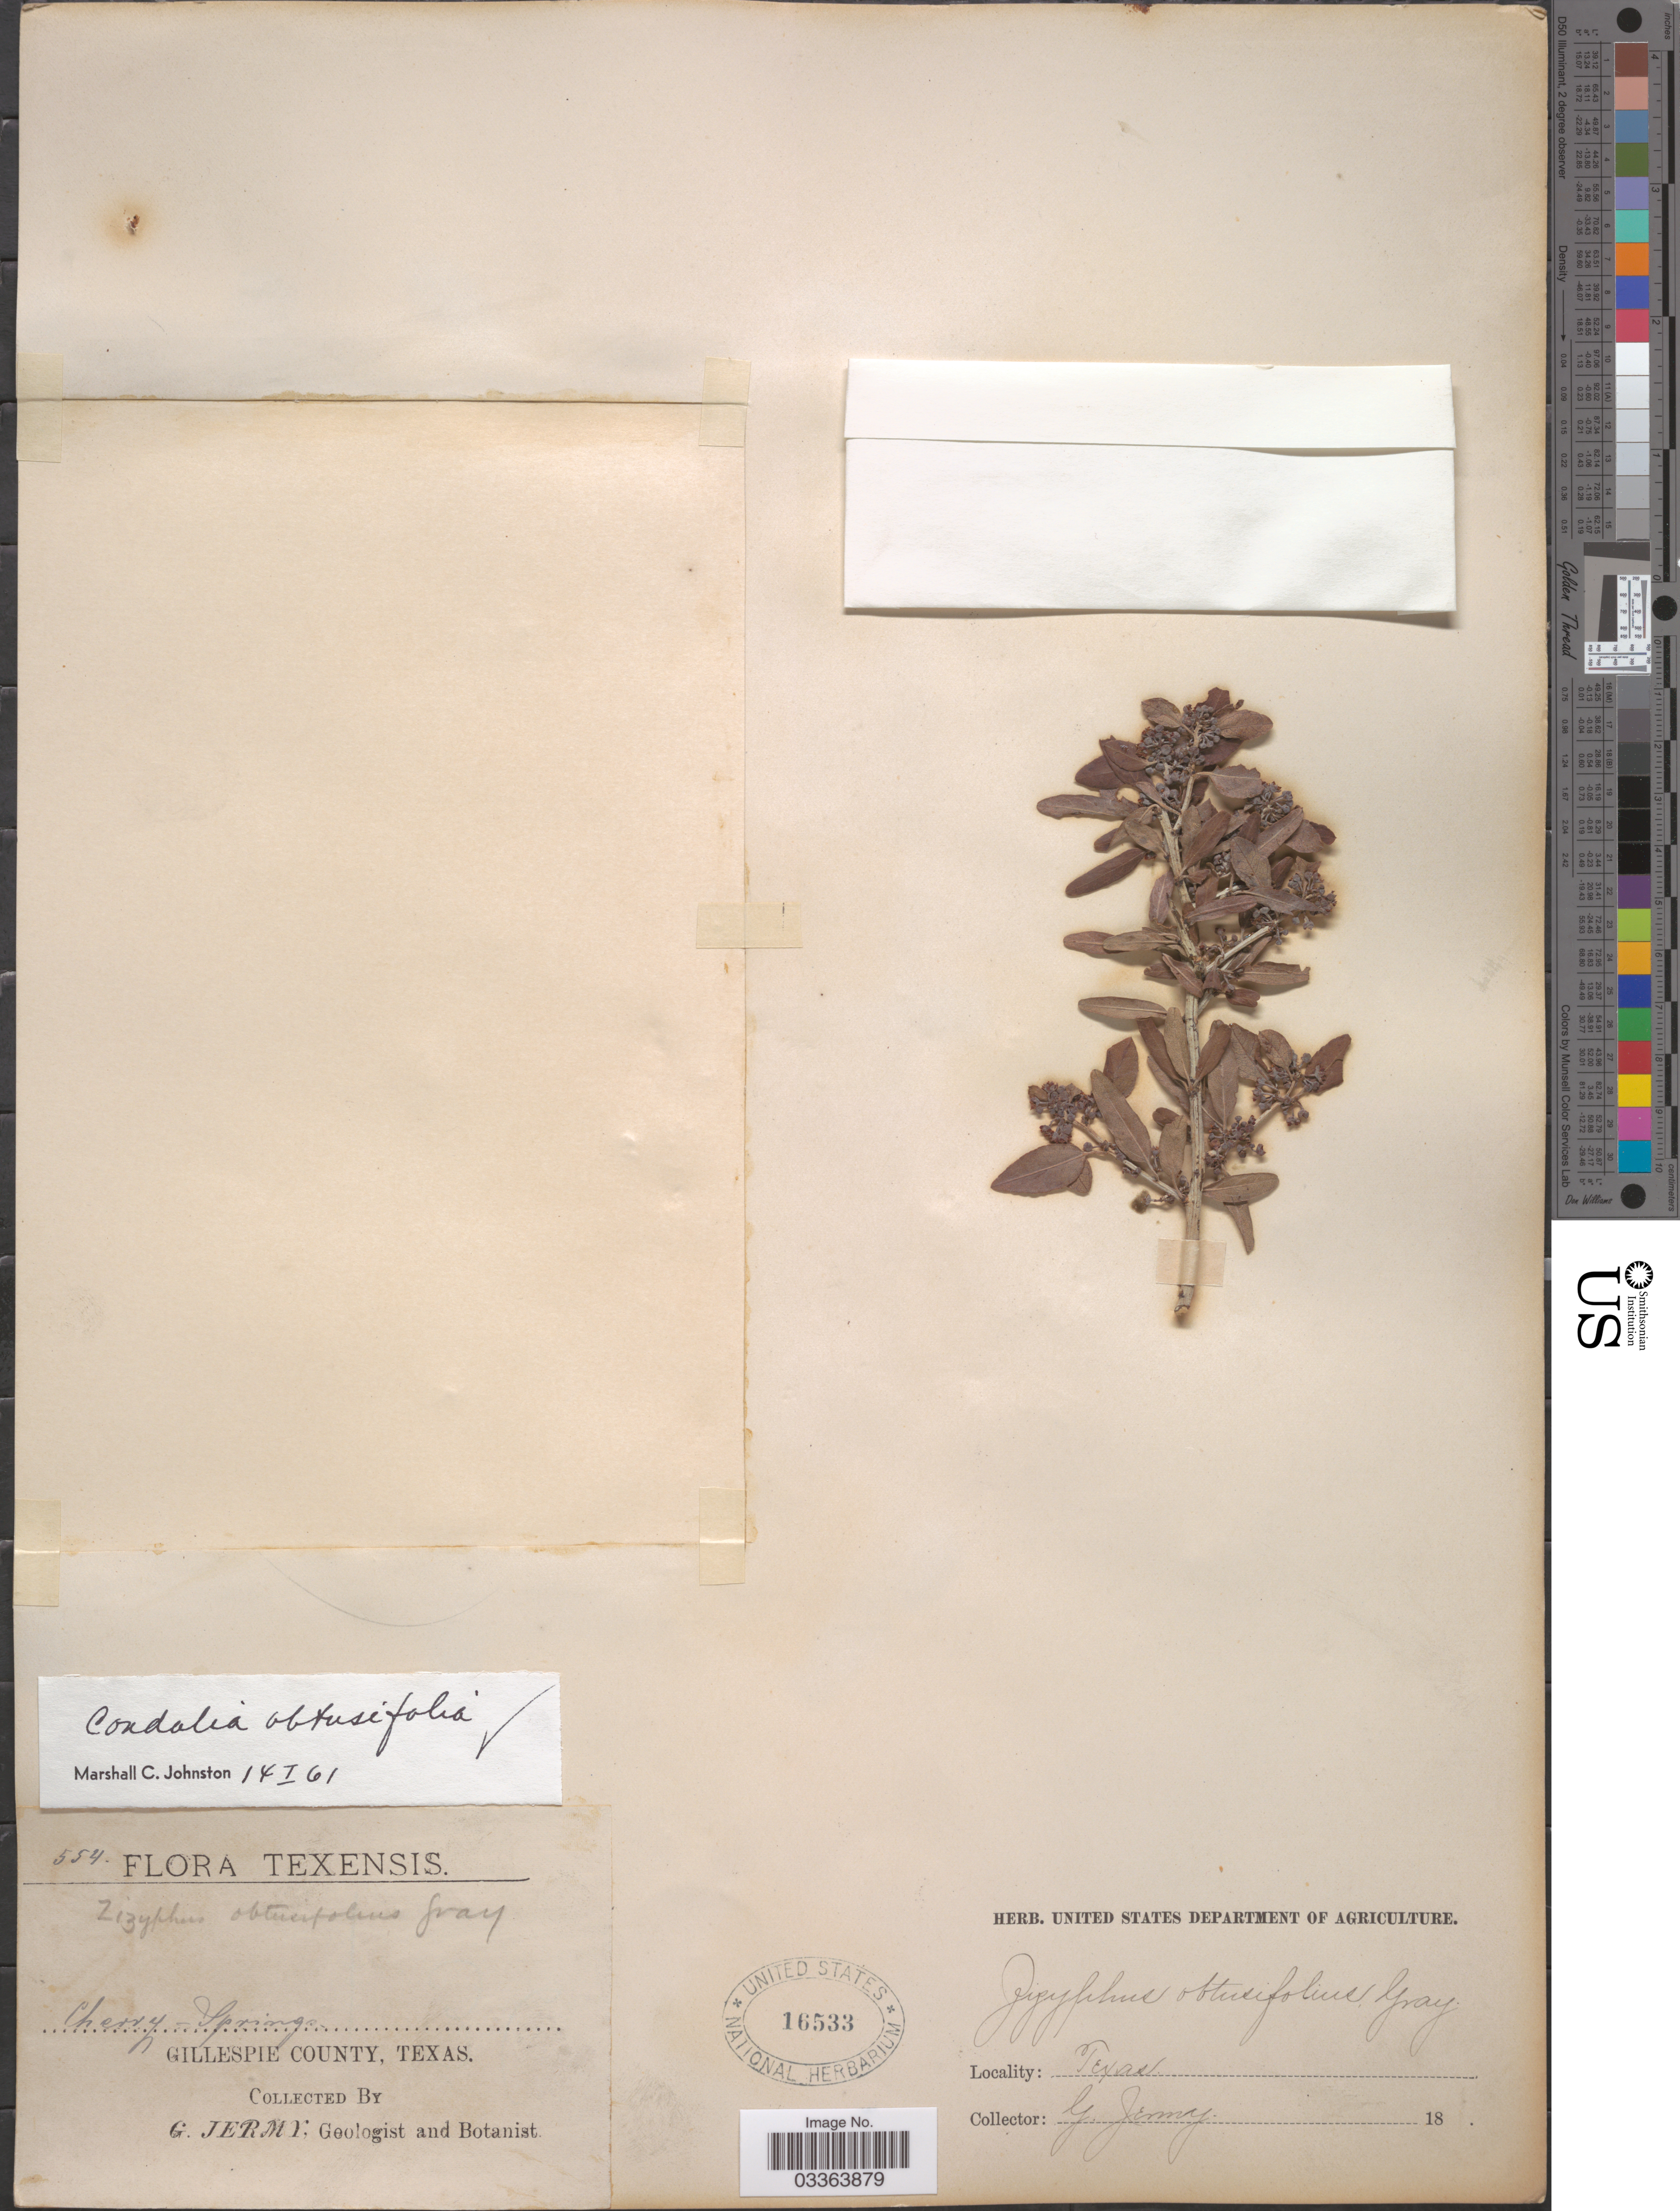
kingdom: Plantae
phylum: Tracheophyta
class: Magnoliopsida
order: Rosales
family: Rhamnaceae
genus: Sarcomphalus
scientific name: Sarcomphalus obtusifolius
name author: (Hook. ex Torr. & A. Gray) Hauenschild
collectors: G. Jermy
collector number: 554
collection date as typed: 18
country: United States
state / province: Texas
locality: Cherry Spring. Gillespie County.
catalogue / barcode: US 16533